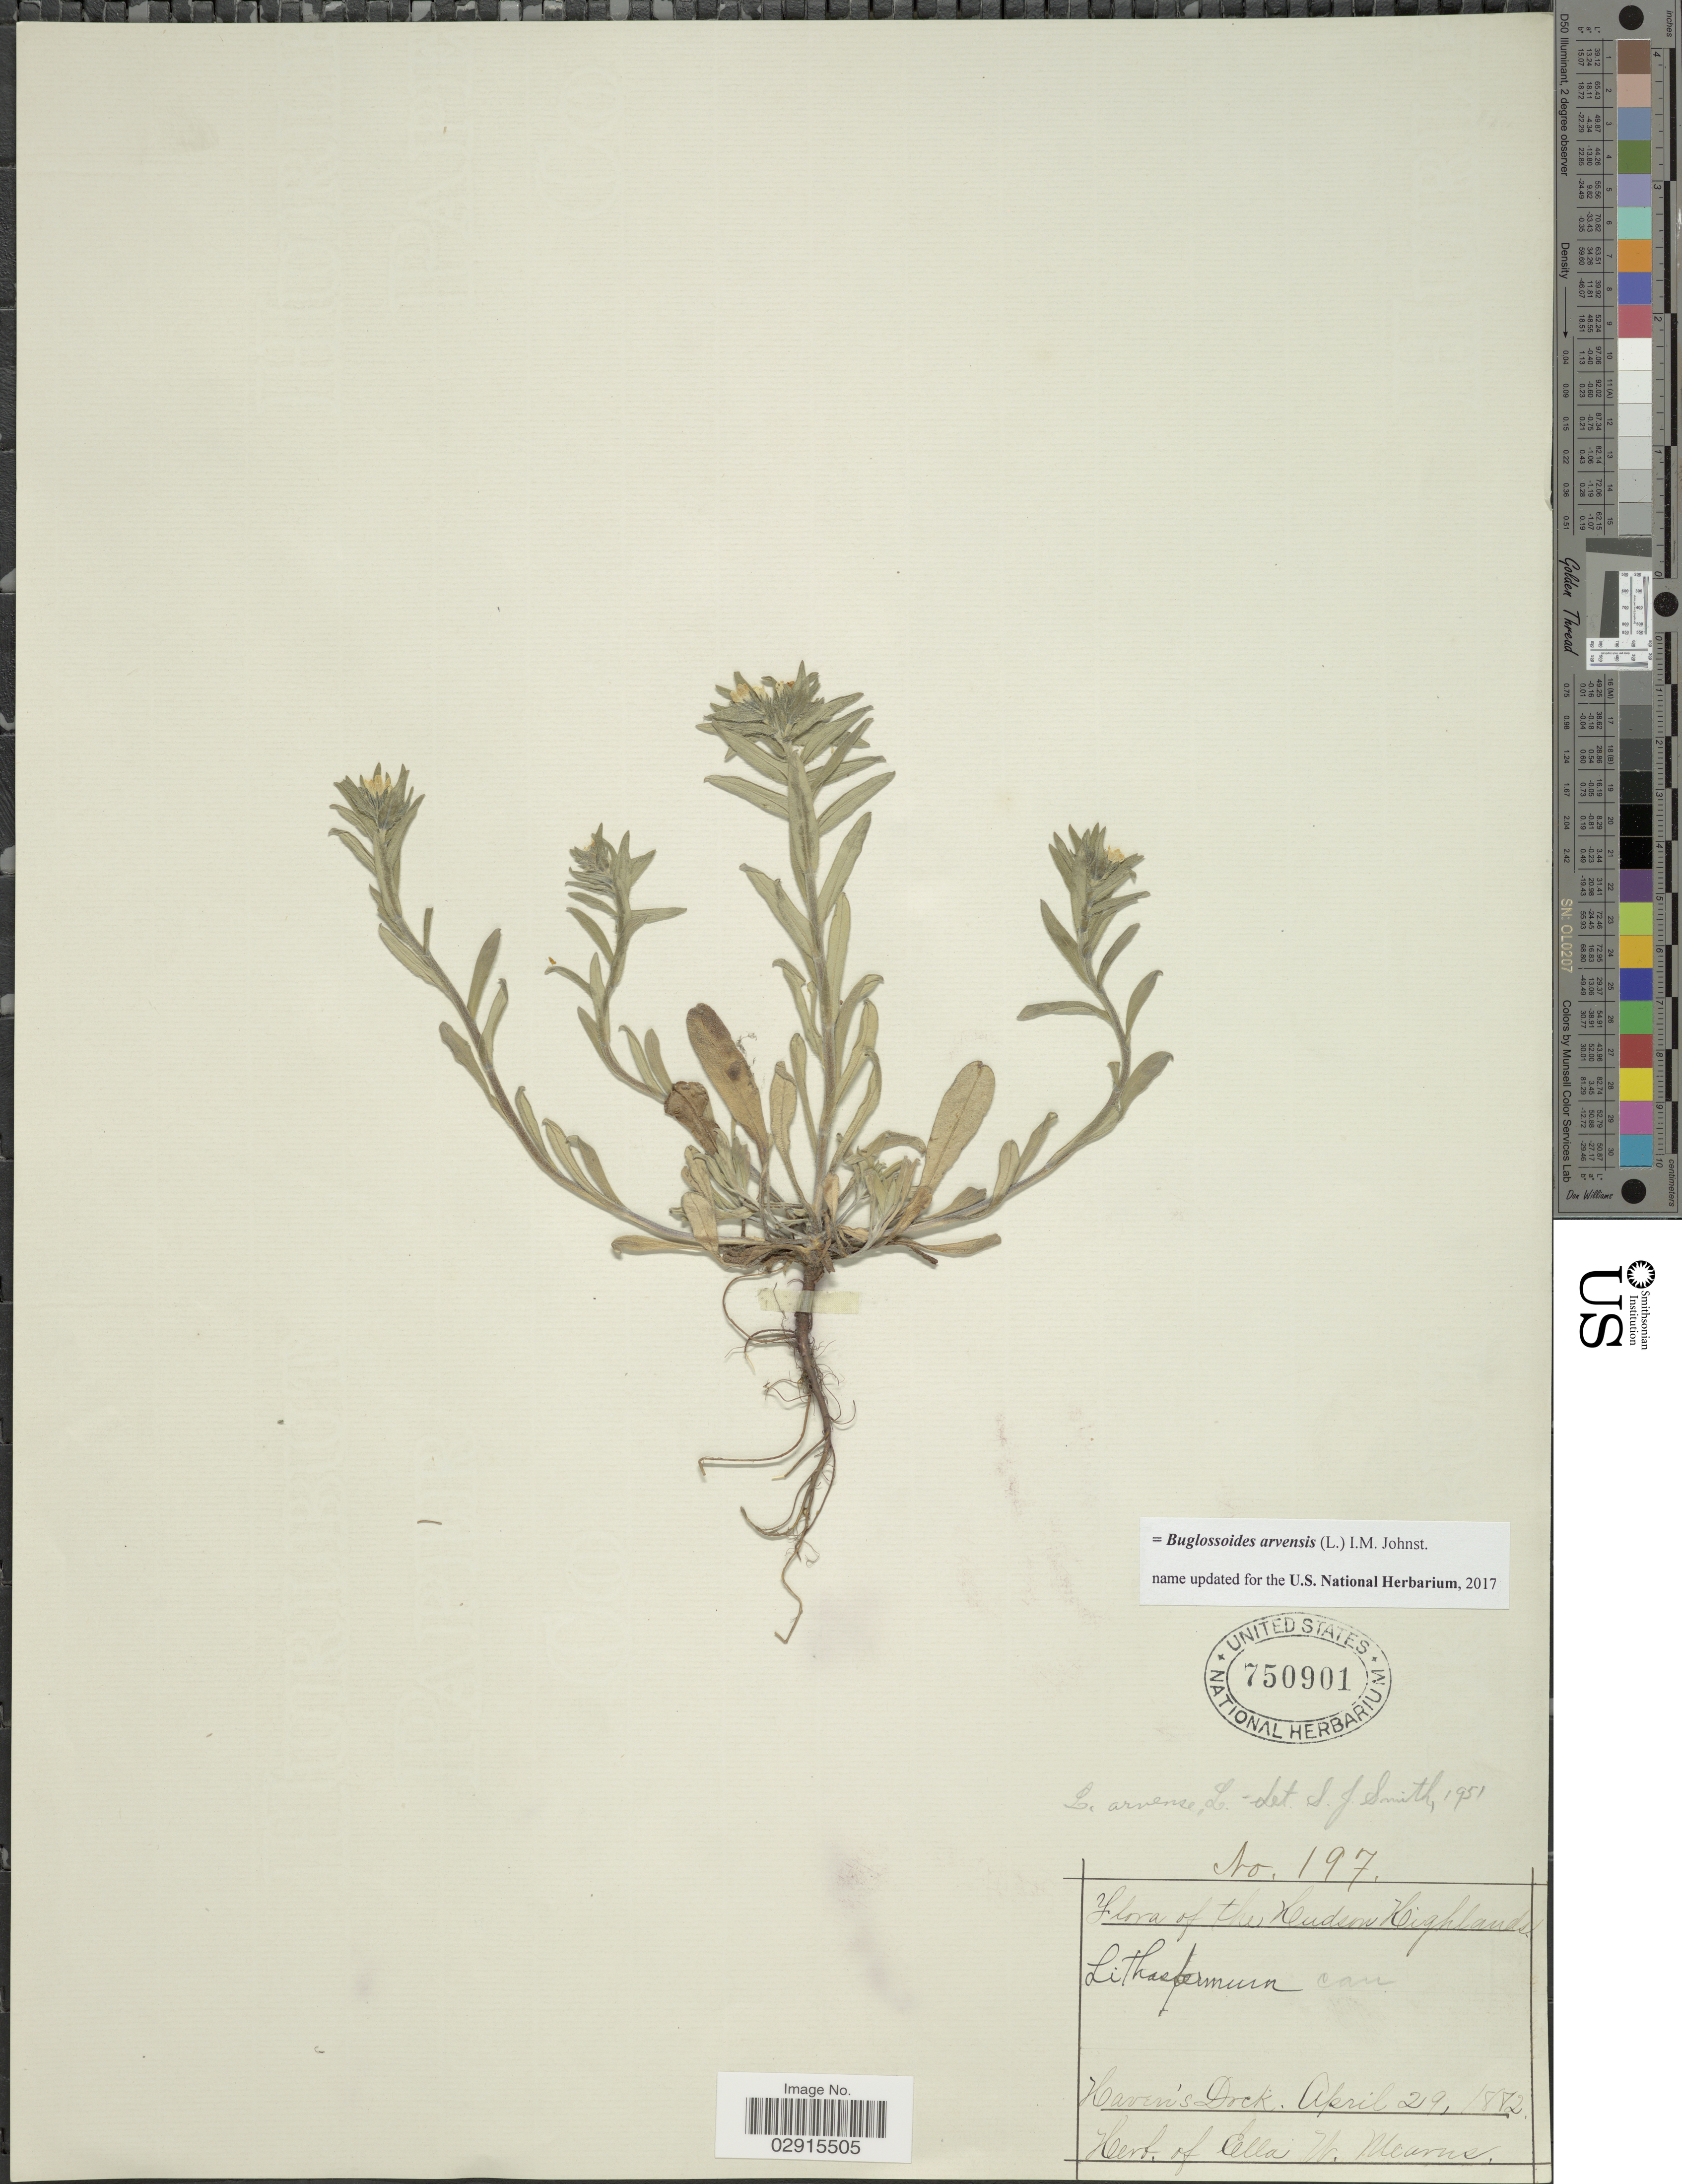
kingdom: Plantae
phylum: Tracheophyta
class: Magnoliopsida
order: Boraginales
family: Boraginaceae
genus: Buglossoides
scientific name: Buglossoides arvensis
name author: (L.) I.M. Johnst.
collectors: ex herb. Cella N. Mearns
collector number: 197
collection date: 1882-04-29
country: United States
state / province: New York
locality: The Hudson Highlands, Haven's Dock.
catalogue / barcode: US 750901